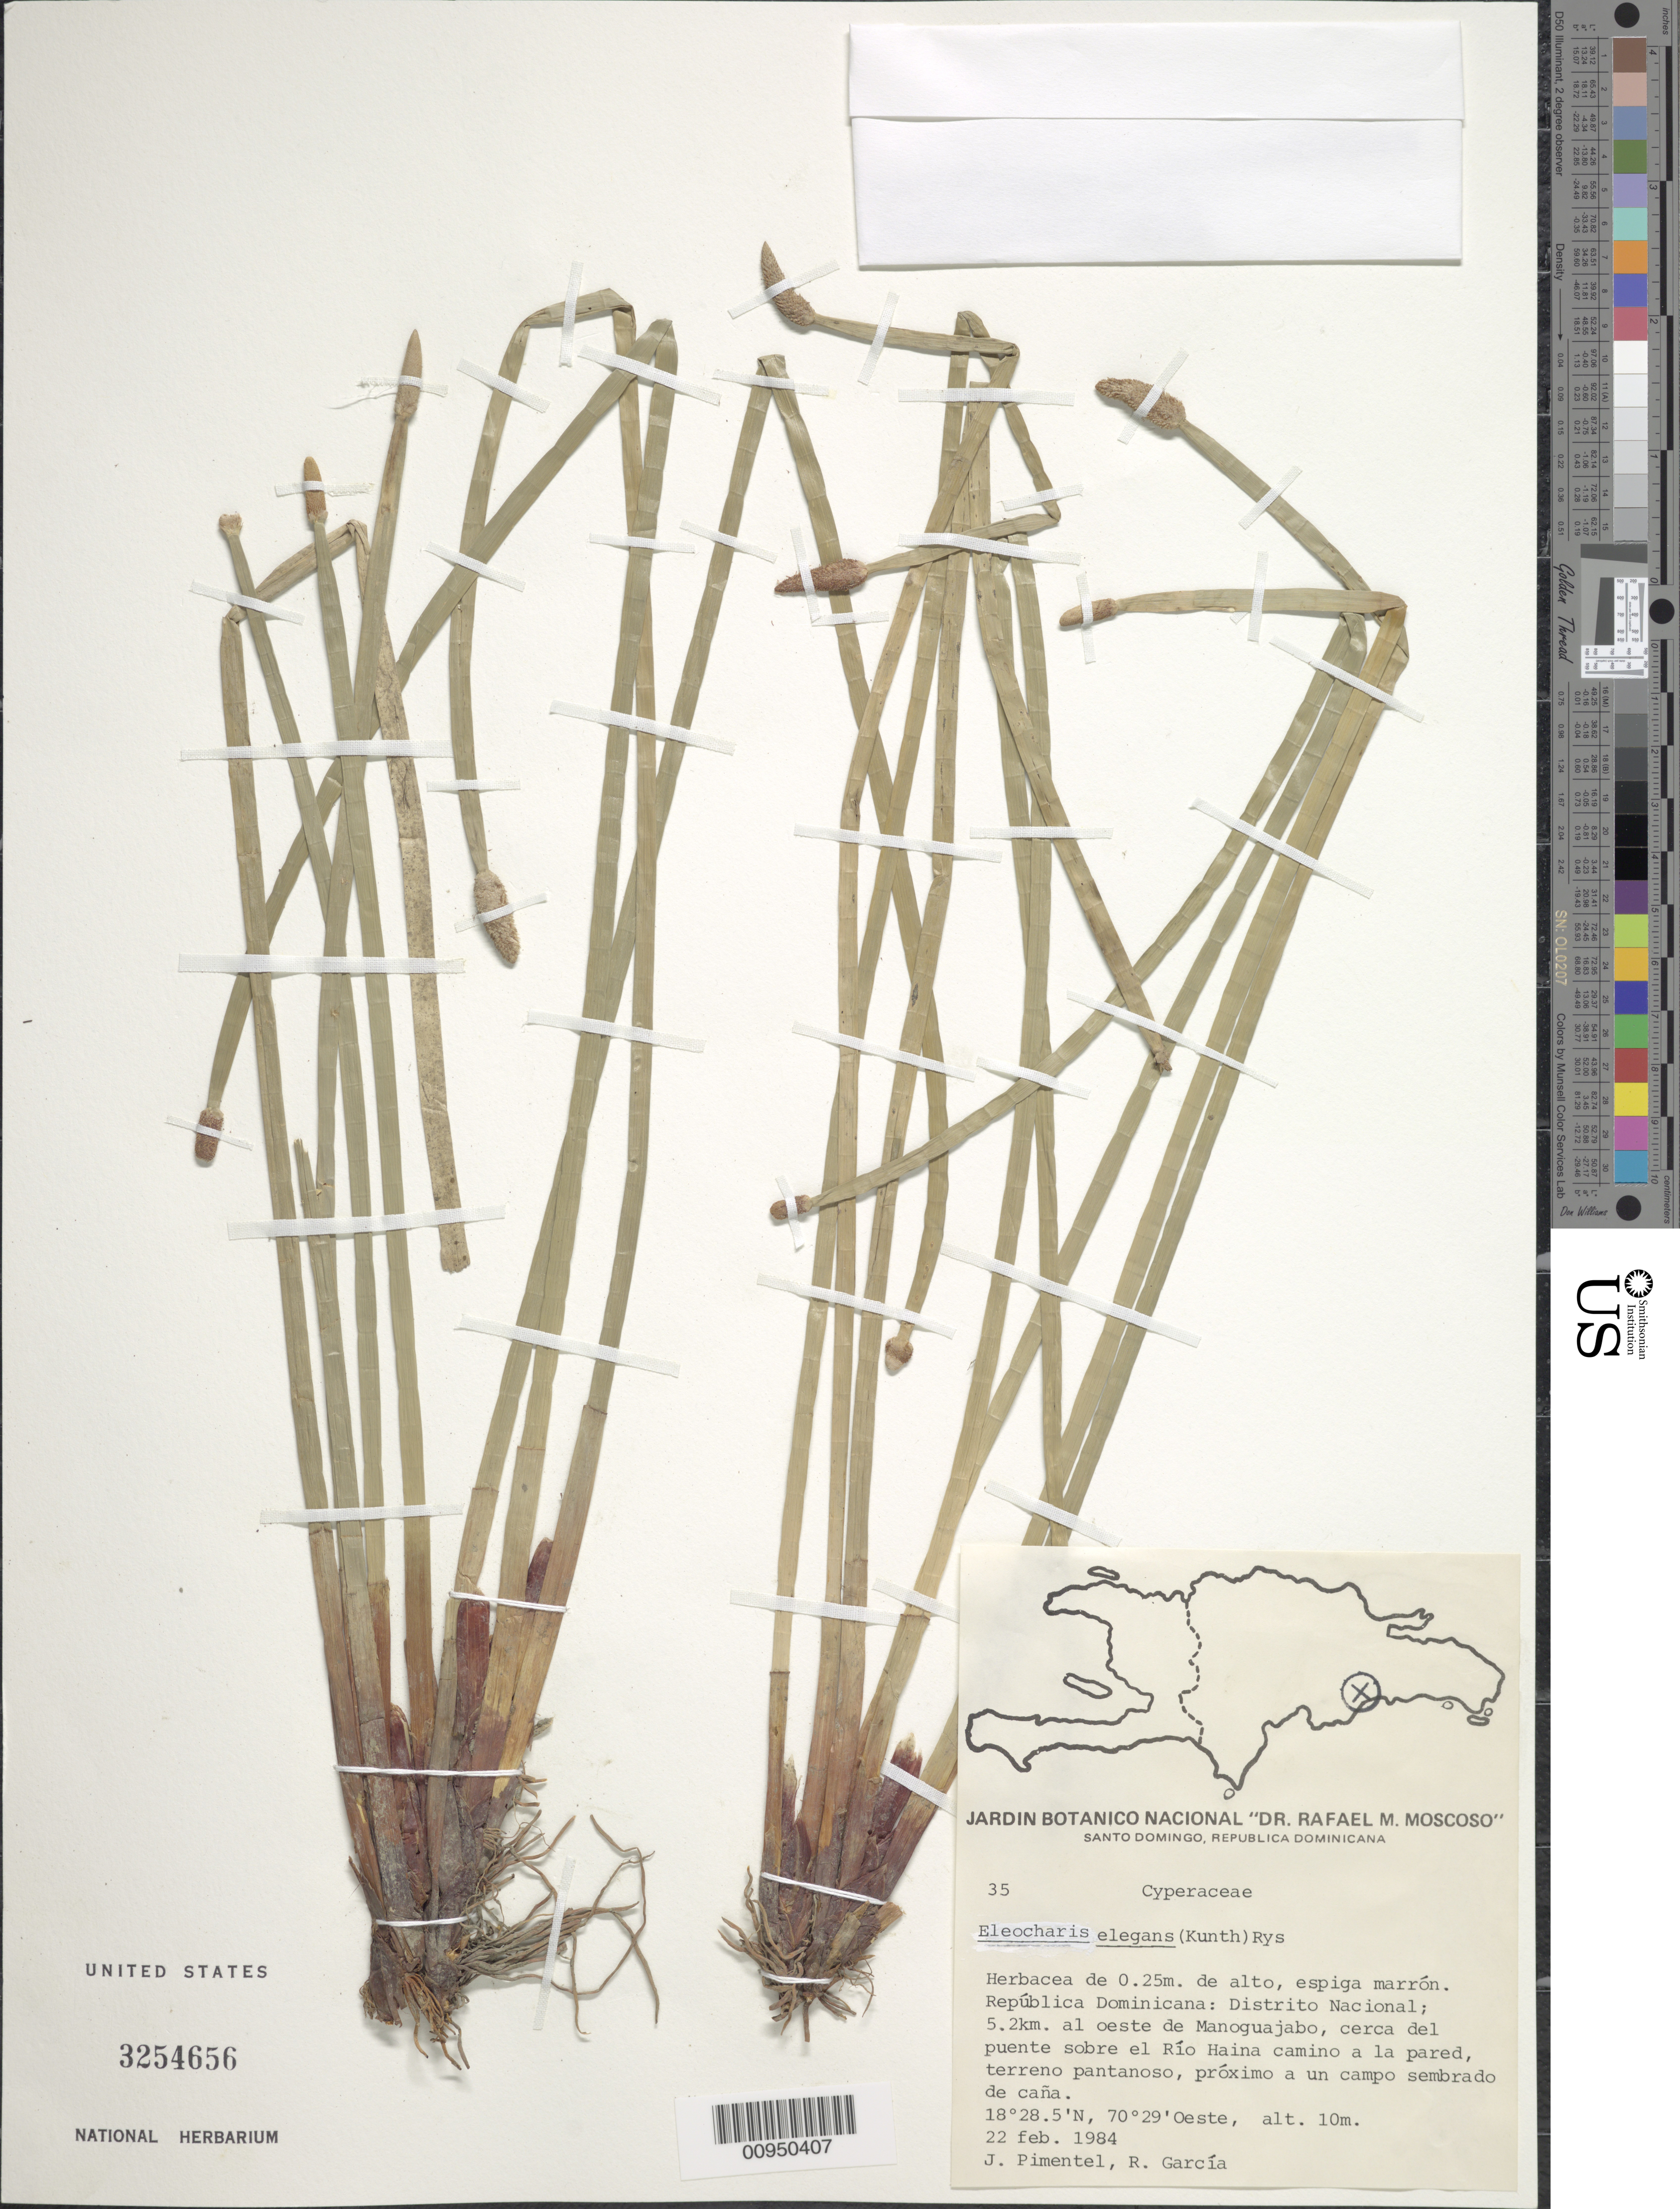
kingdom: Plantae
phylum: Tracheophyta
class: Liliopsida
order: Poales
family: Cyperaceae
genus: Eleocharis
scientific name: Eleocharis elegans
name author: (Kunth) Roem. & Schult.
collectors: J. Pimentel & R. G. García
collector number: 35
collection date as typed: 22 Feb 1984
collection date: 1984-02-22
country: Dominican Republic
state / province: Distrito Nacional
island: Hispaniola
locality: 5.2 km al oeste de Manoguajabo, cerca del puente sobre el Río Haina camino a la pared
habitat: Terreno pantanoso, próximo a un campo sembrado de caña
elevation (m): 10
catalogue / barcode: US 3254656